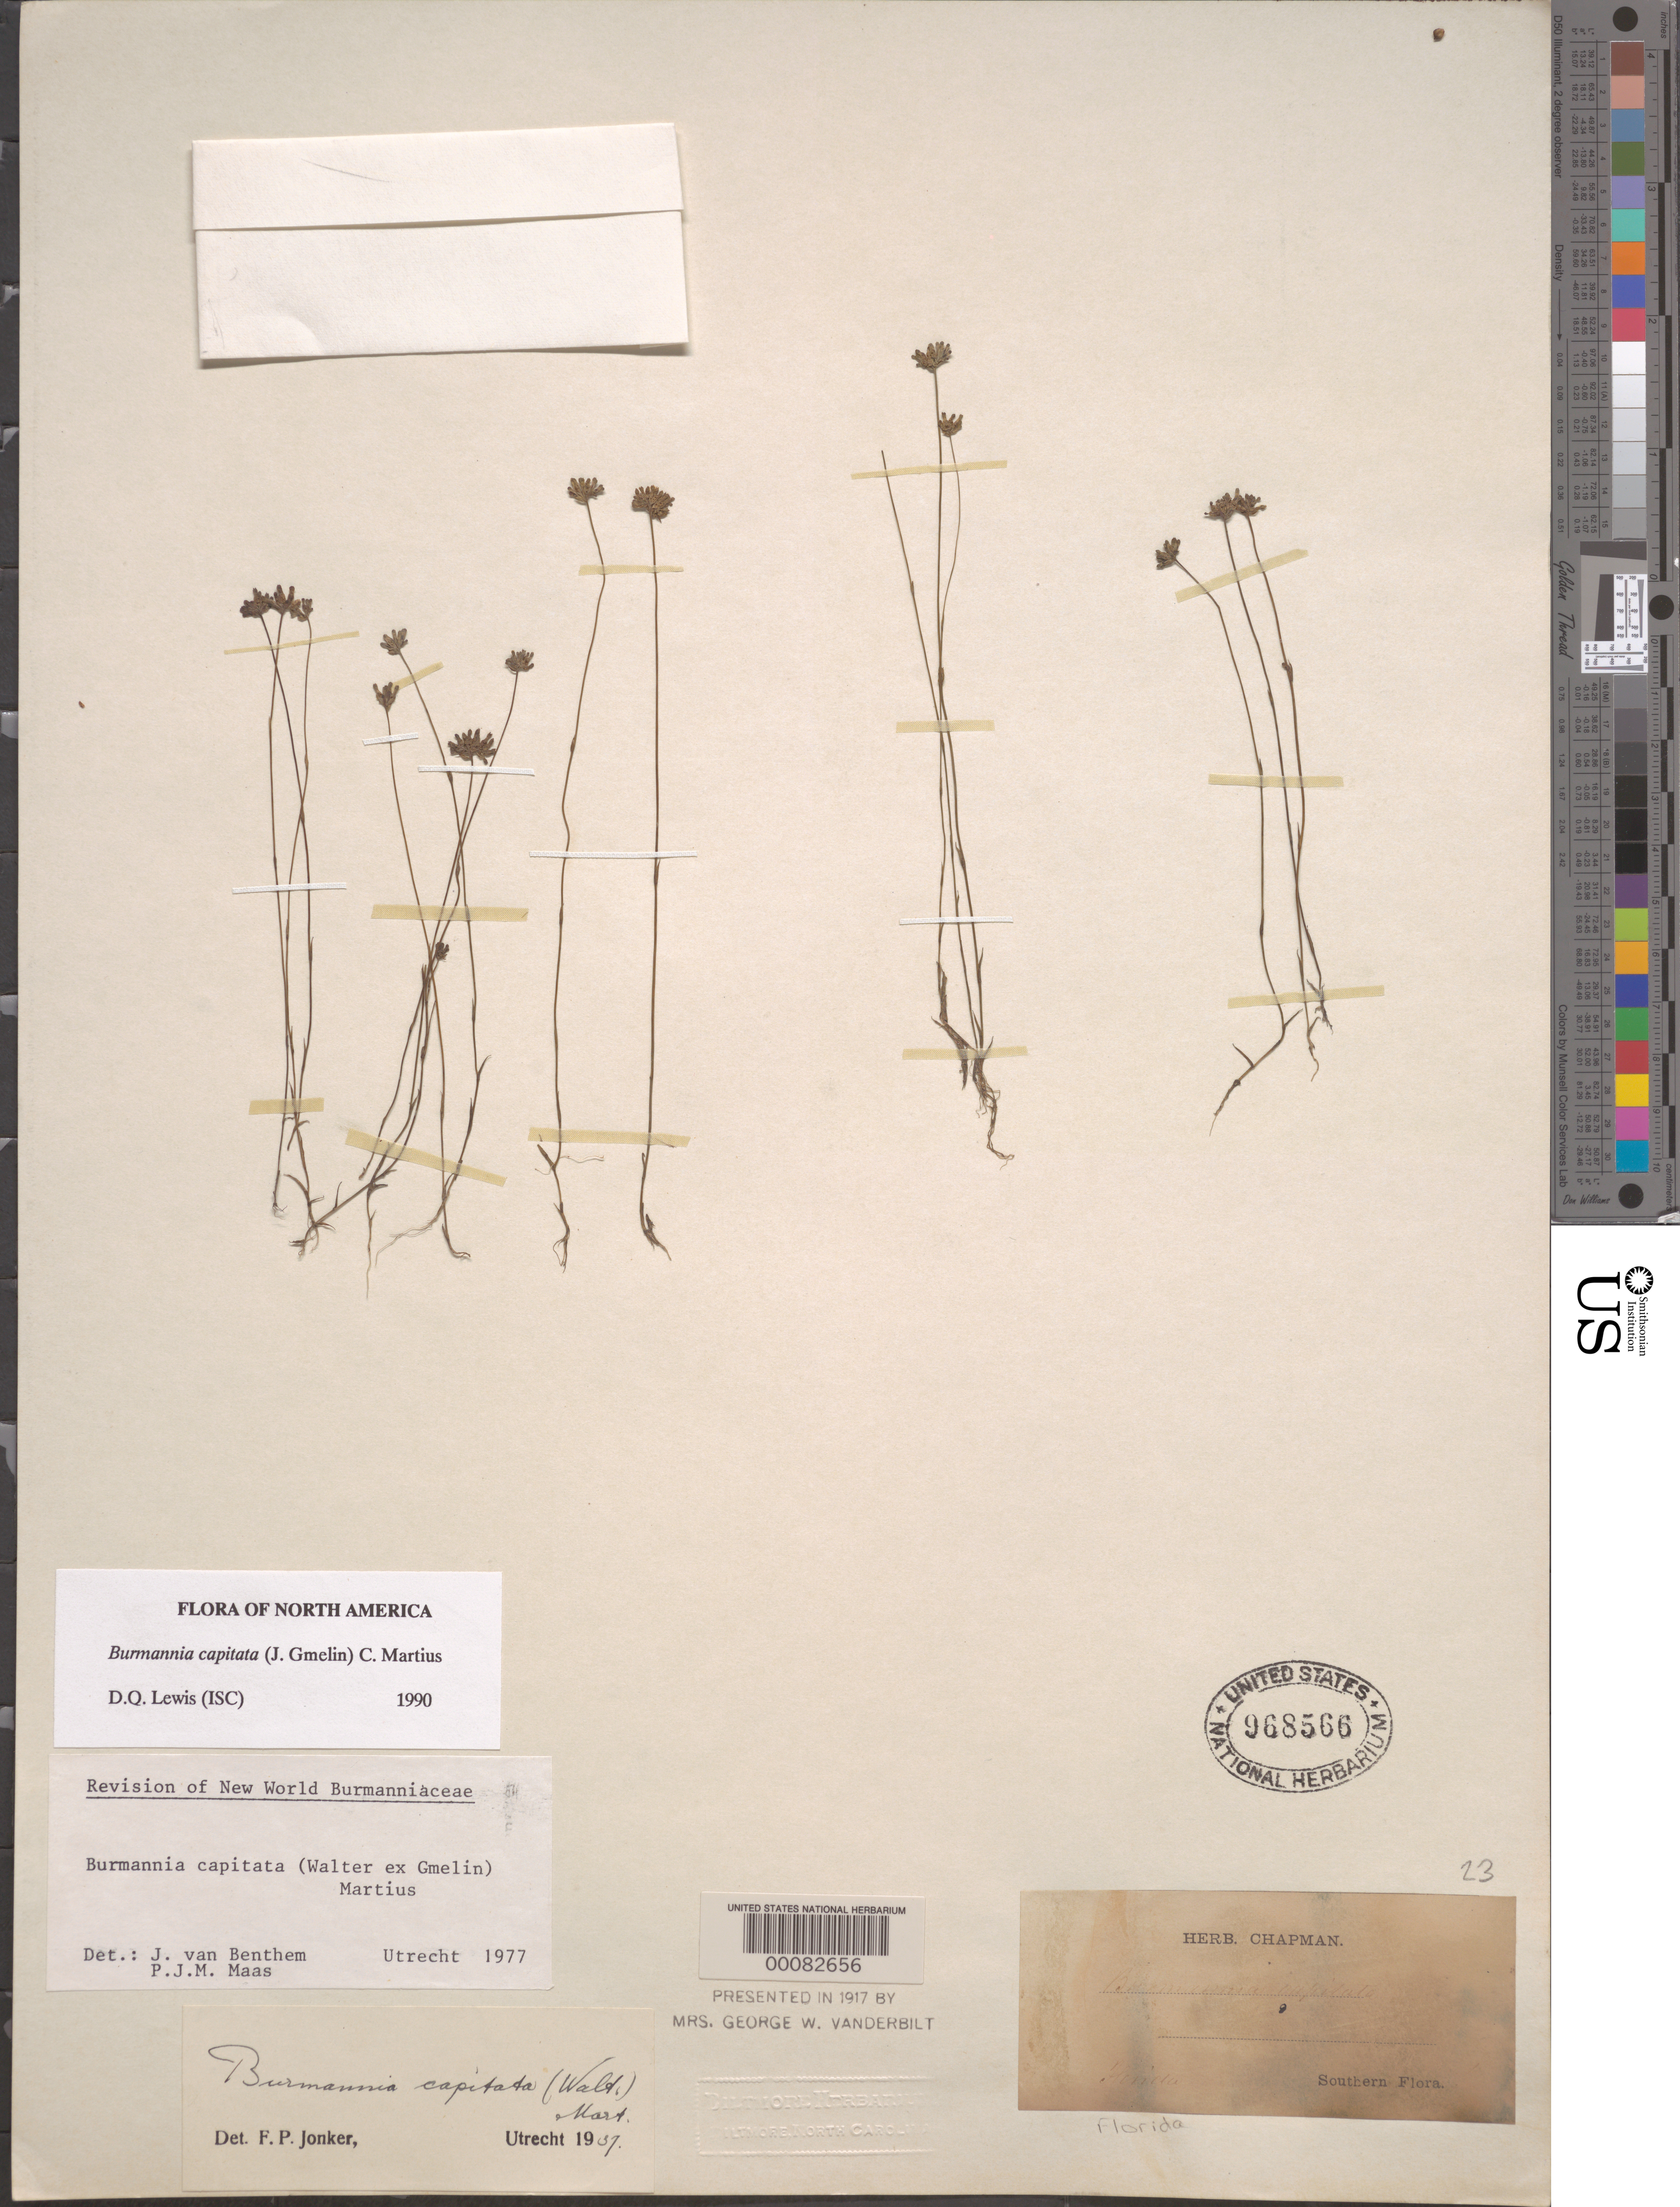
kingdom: Plantae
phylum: Tracheophyta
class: Liliopsida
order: Dioscoreales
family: Burmanniaceae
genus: Burmannia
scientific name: Burmannia capitata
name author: (Walter ex J.F. Gmel.) Mart.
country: United States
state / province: Florida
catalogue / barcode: US 968566